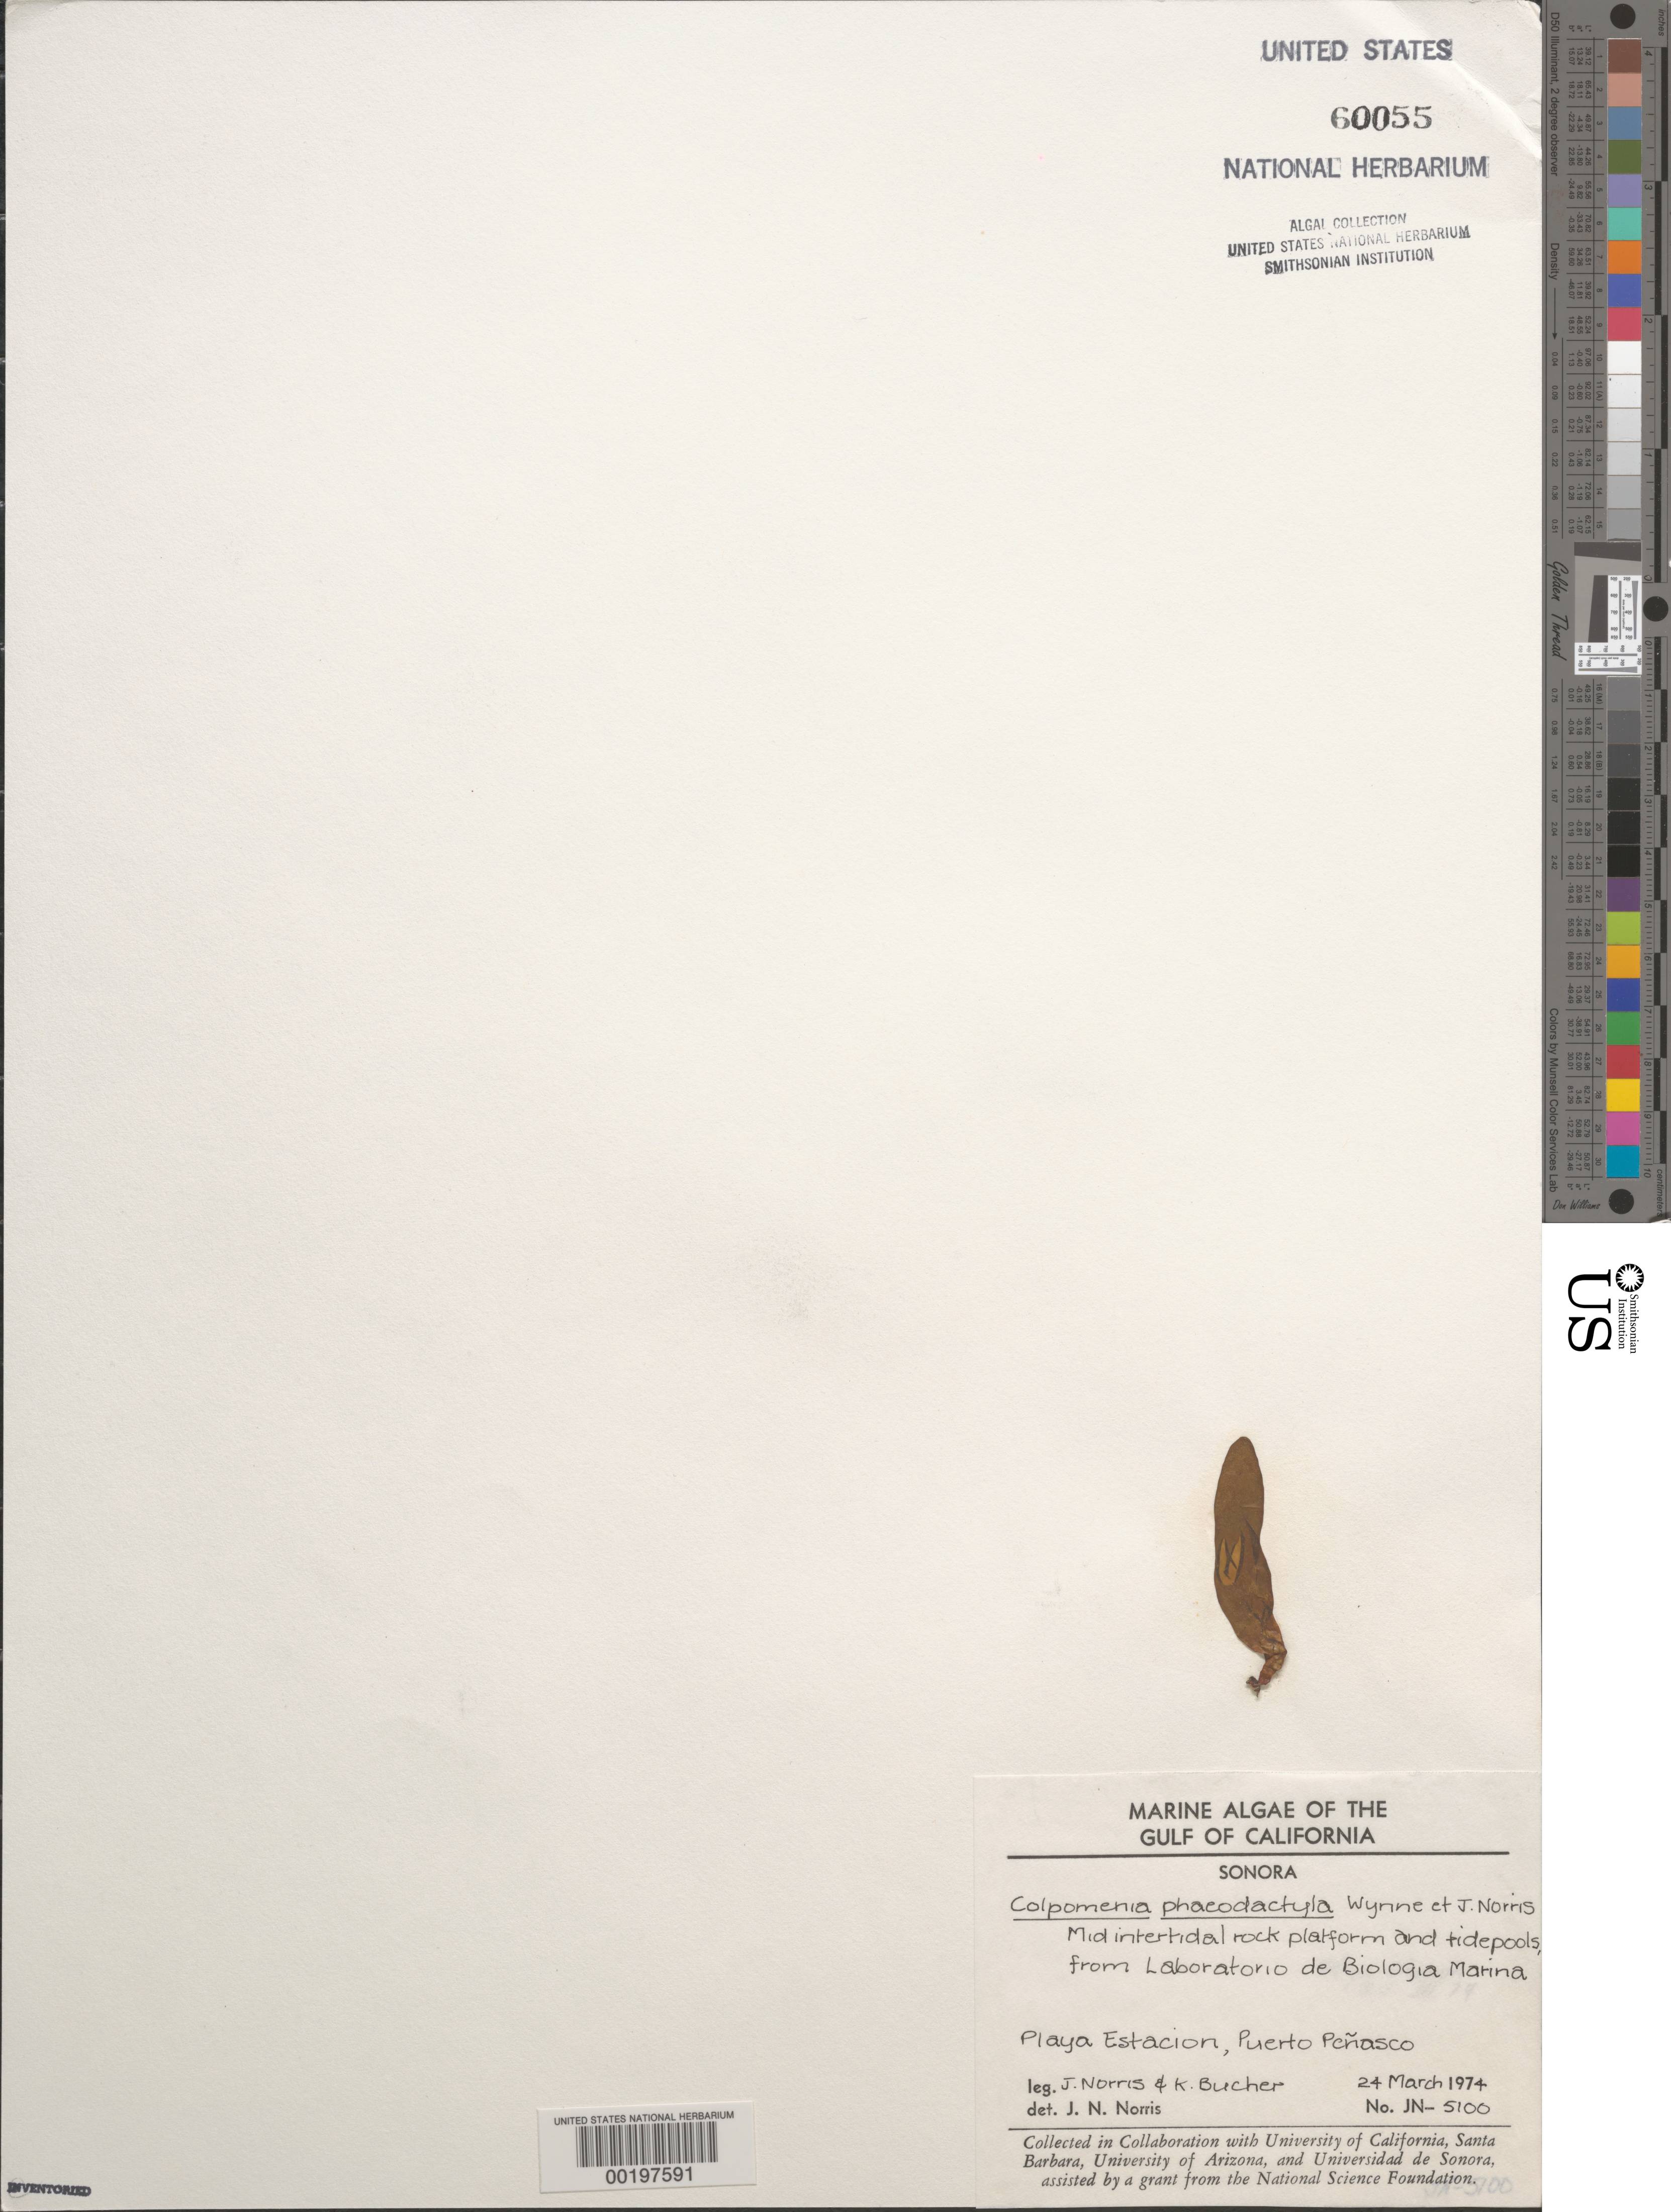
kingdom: Chromista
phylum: Ochrophyta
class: Phaeophyceae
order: Scytosiphonales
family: Scytosiphonaceae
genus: Dactylosiphon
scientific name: Dactylosiphon durvillei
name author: (Bory) Santiañez et al.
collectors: J. N. Norris & K. E. Bucher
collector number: JN-5100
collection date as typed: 24 Mar 1974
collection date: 1974-03-24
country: Mexico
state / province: Sonora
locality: Playa Estacion, Puerto Penasco, Laboratorio de Biologia Marina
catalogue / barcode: US 60055